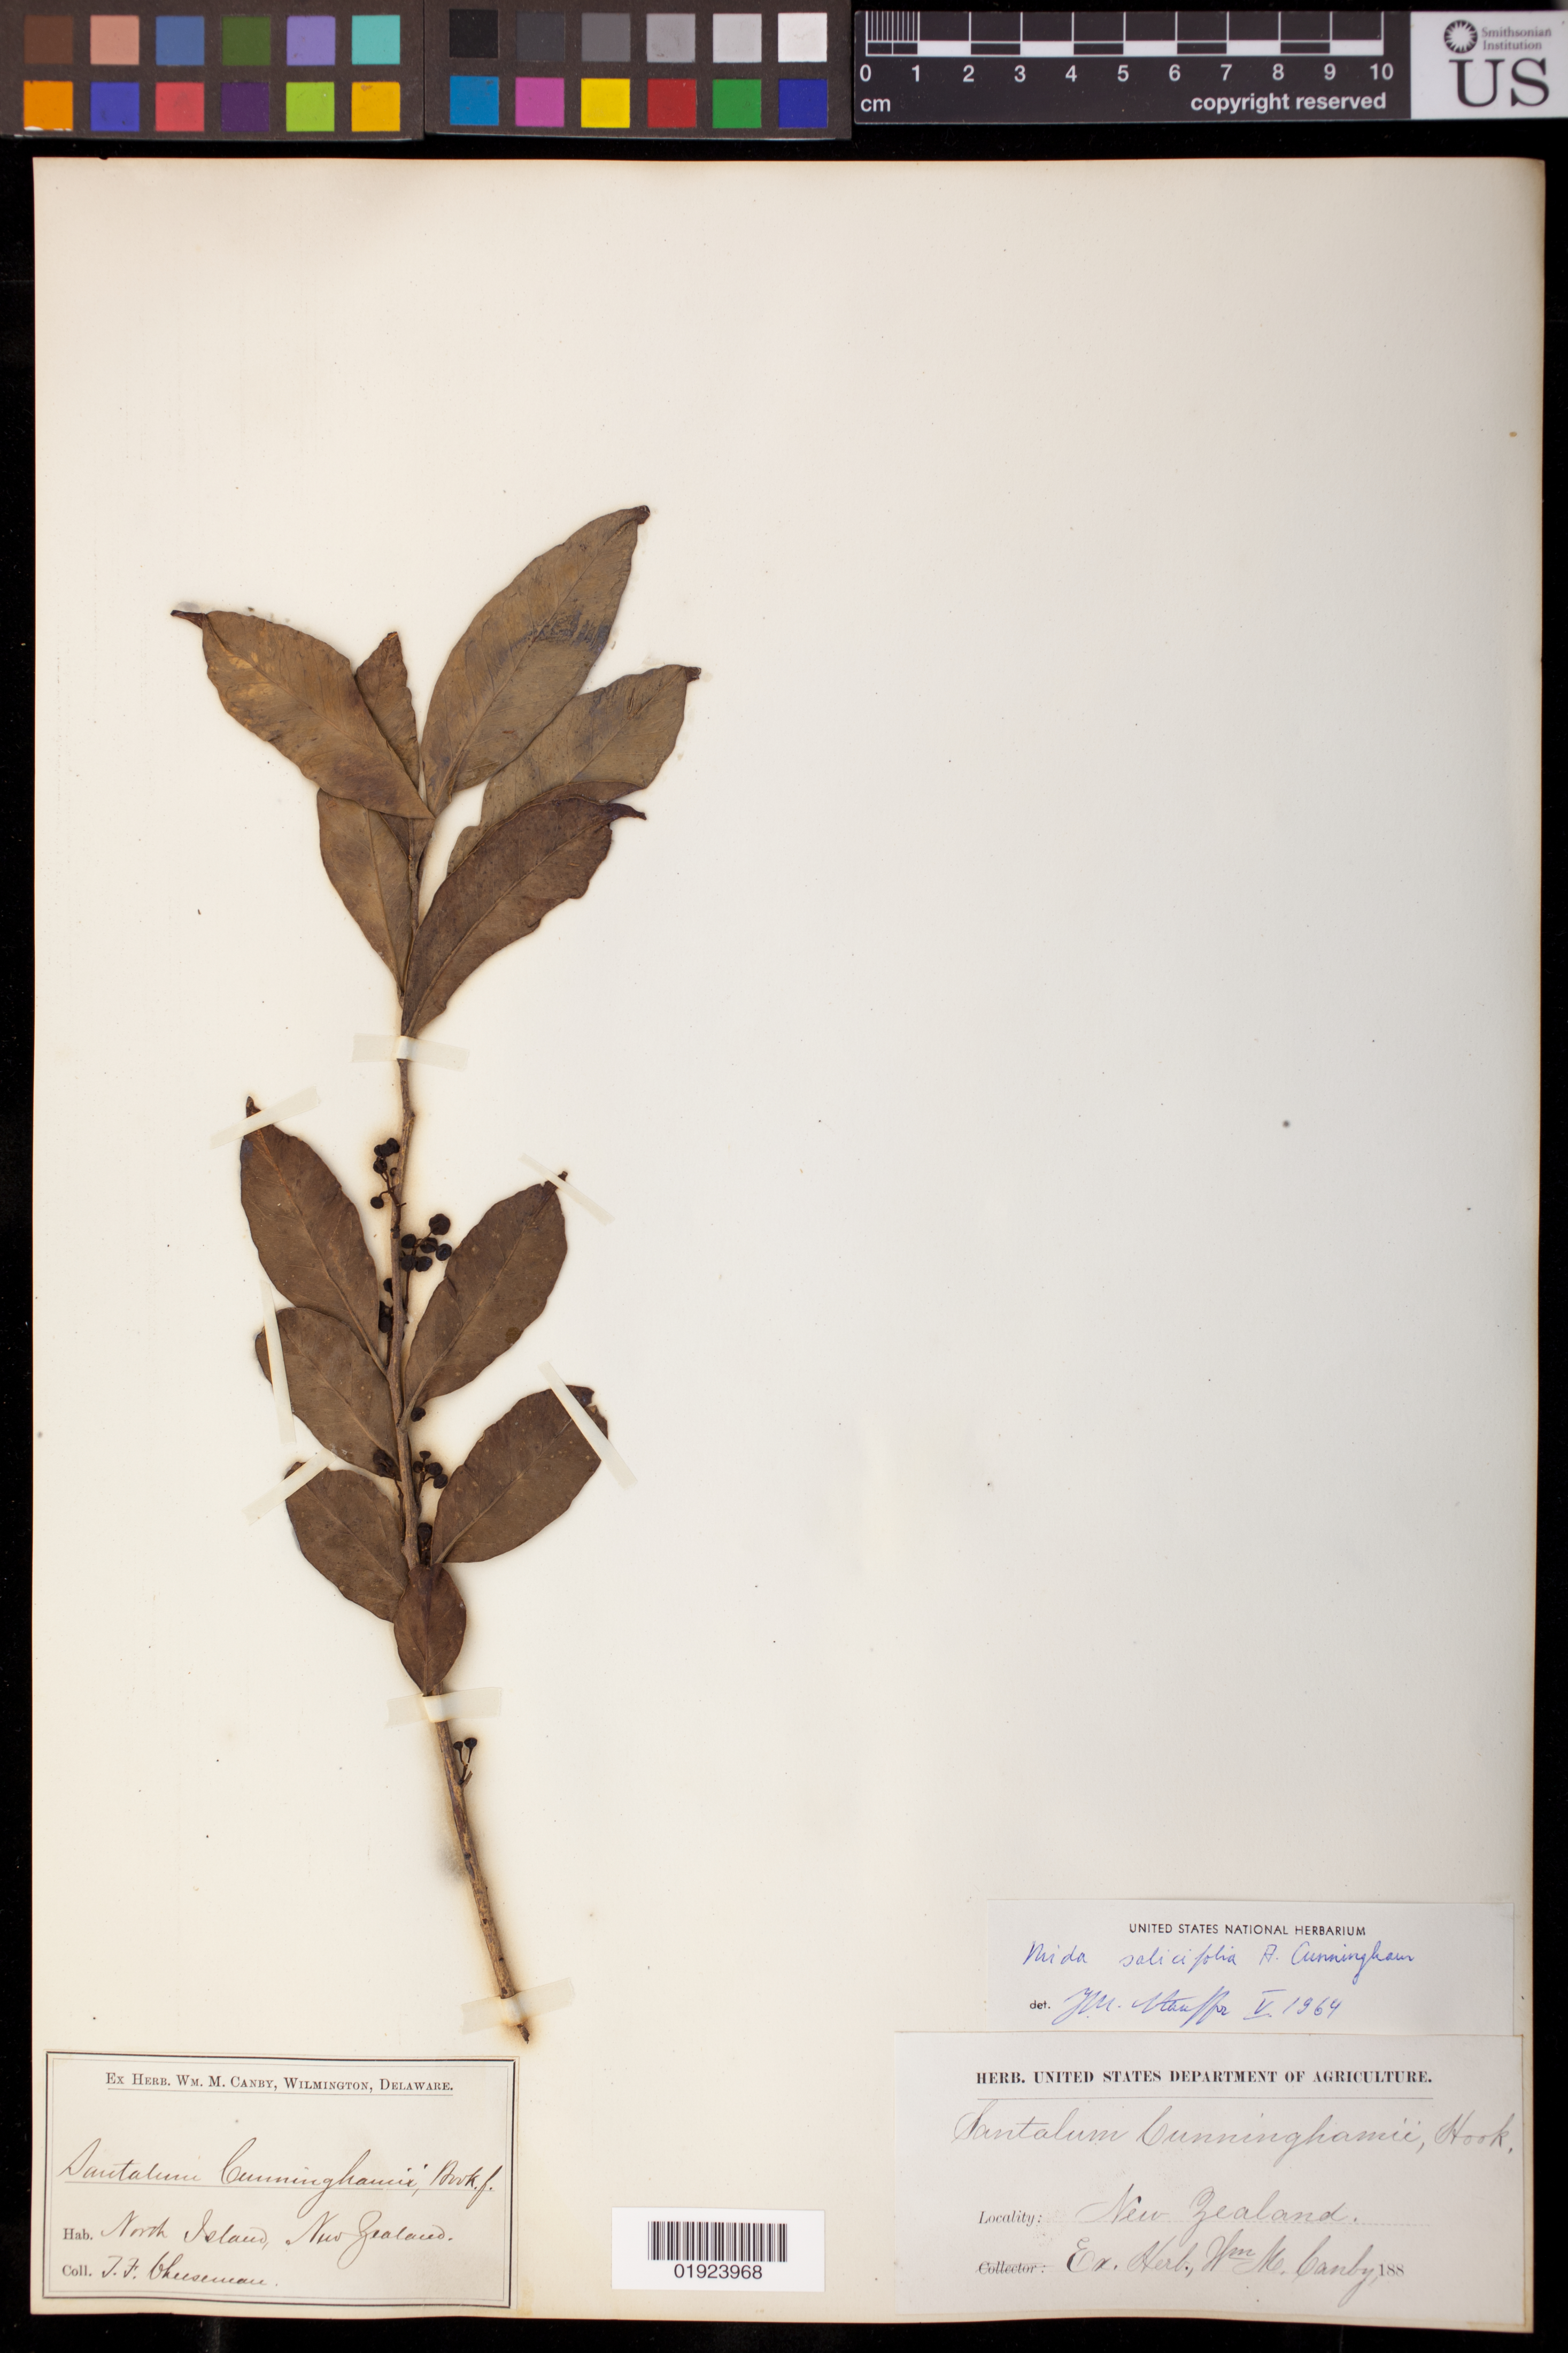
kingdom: Plantae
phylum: Tracheophyta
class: Magnoliopsida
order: Santalales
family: Nanodeaceae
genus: Mida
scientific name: Mida salicifolia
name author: A. Cunn.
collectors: T. F. Cheeseman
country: New Zealand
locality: North Selaw [[?]]